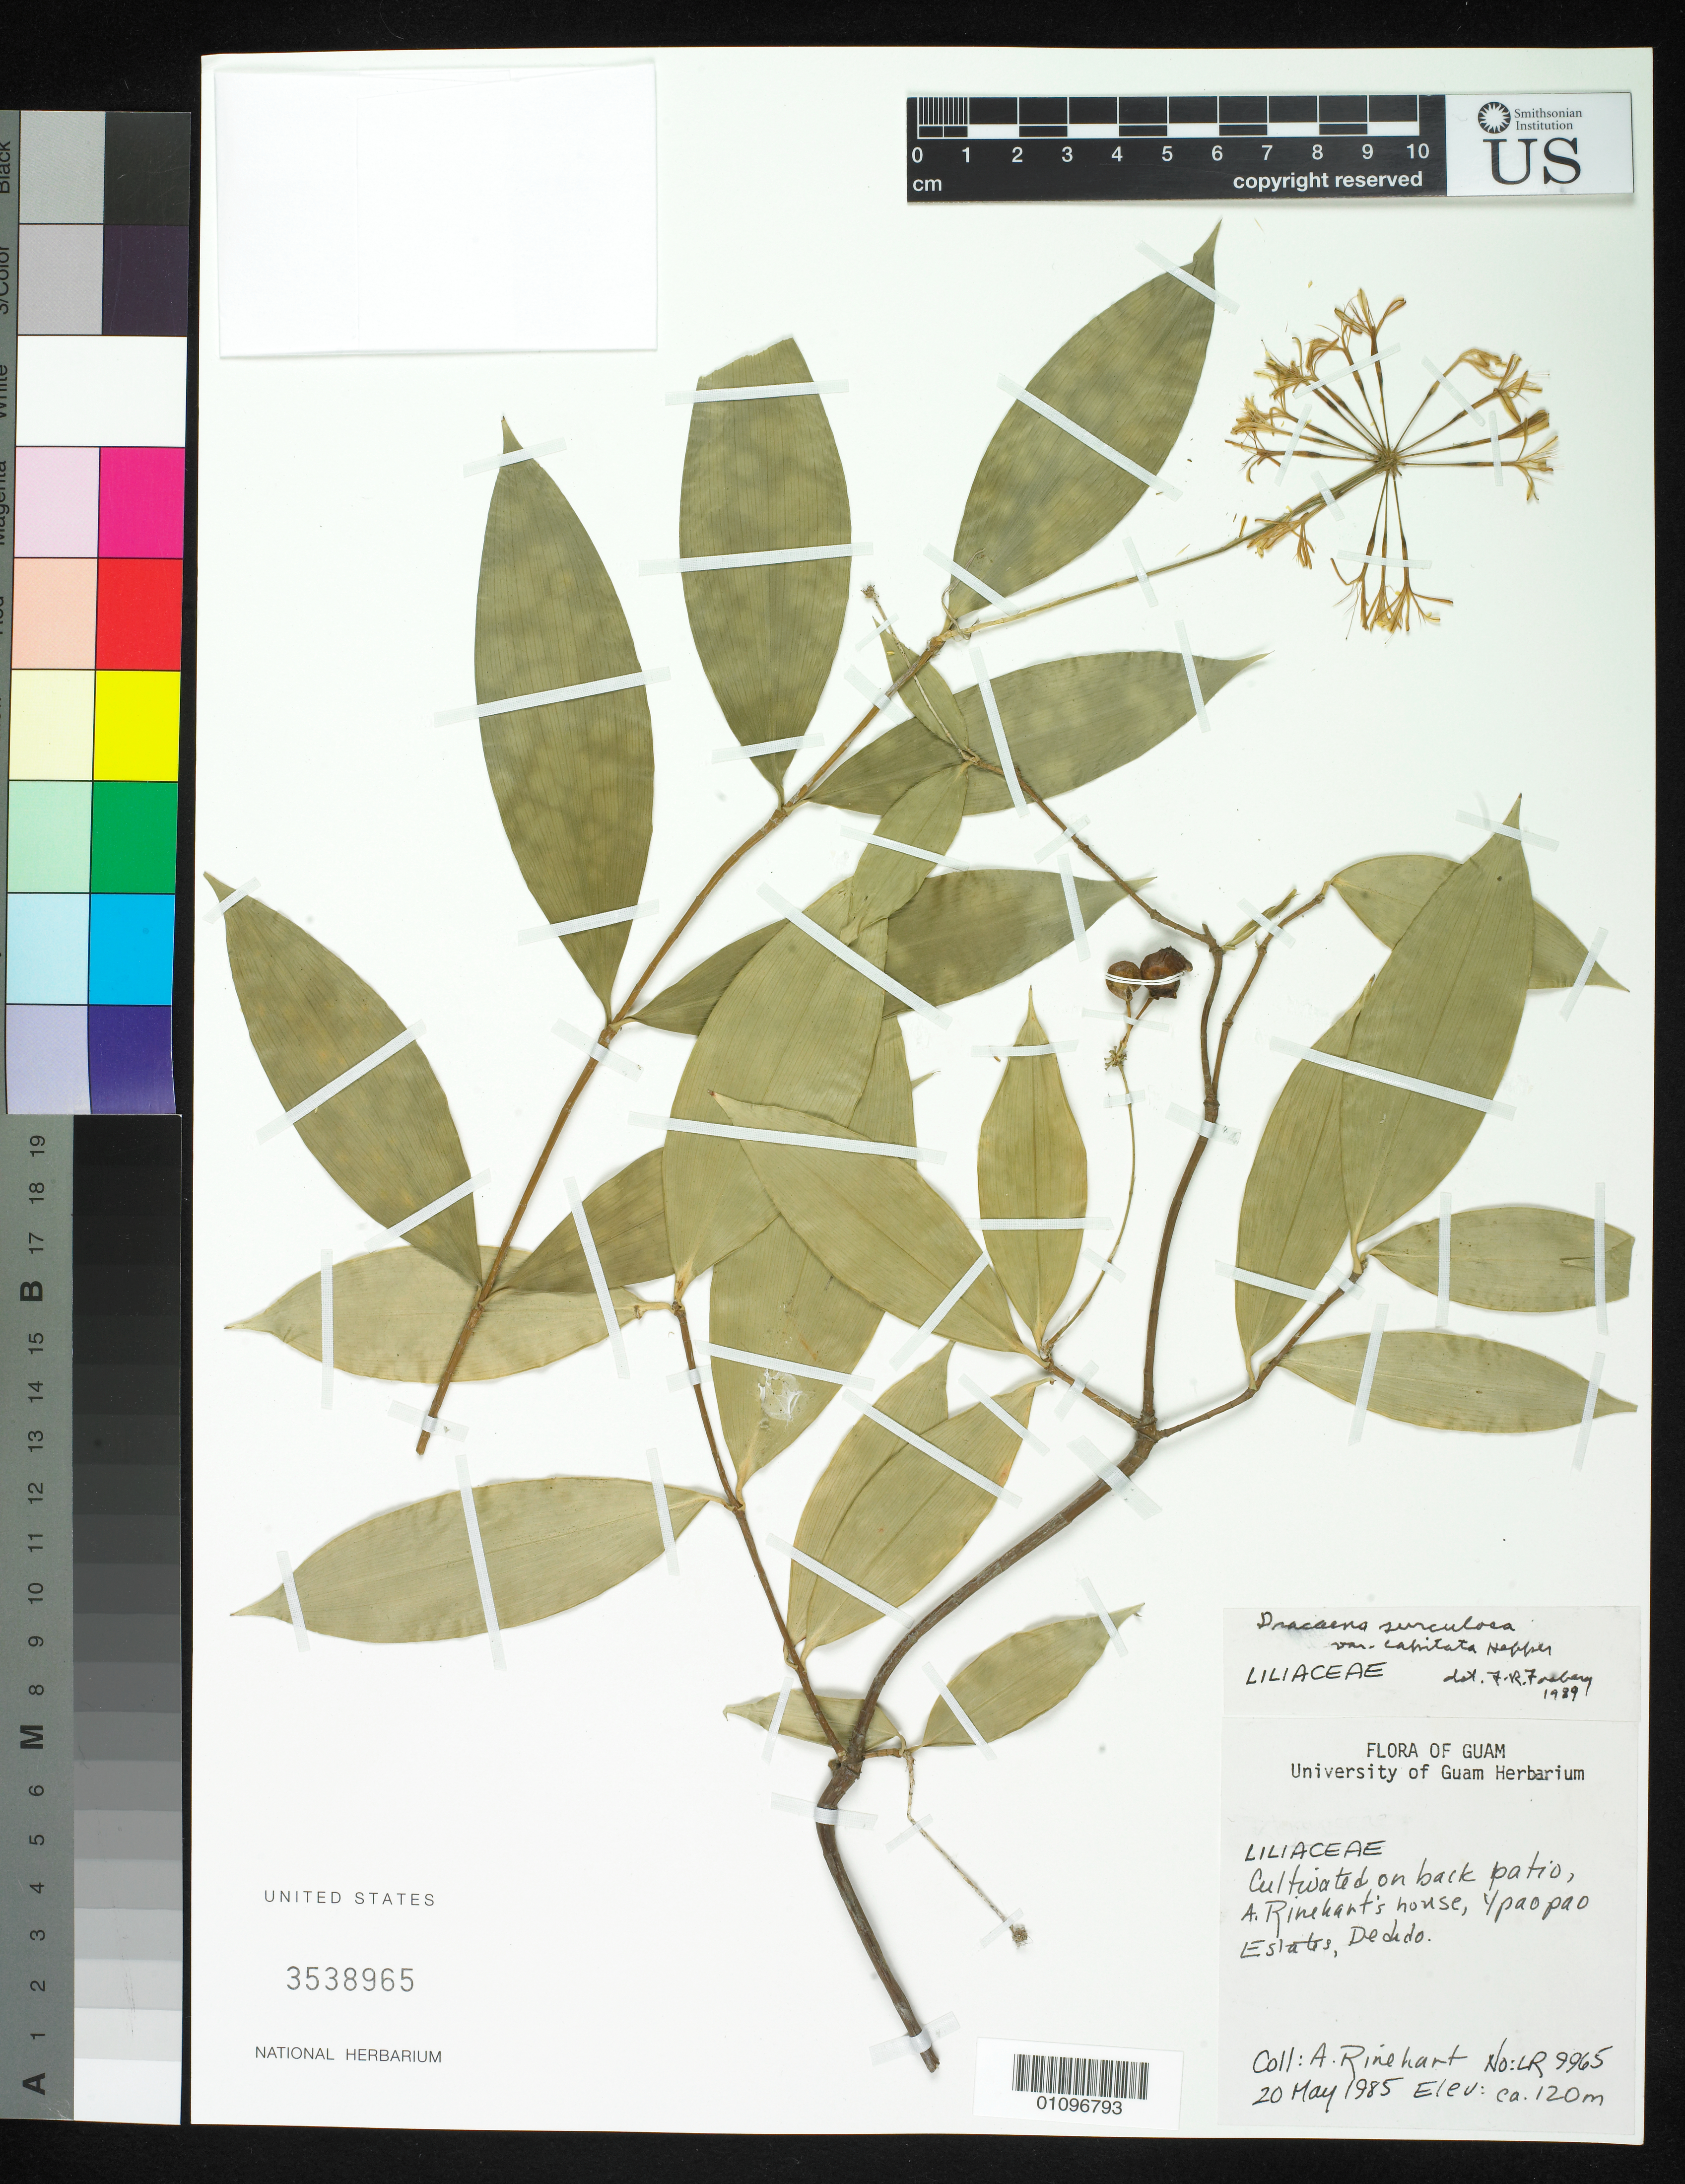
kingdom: Plantae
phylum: Tracheophyta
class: Liliopsida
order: Asparagales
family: Asparagaceae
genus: Dracaena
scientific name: Dracaena surculosa var. capitata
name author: Hepper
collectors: A. Rinehart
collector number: LR9965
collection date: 1985-05-20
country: Guam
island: Guam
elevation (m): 120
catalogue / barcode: US 3538965